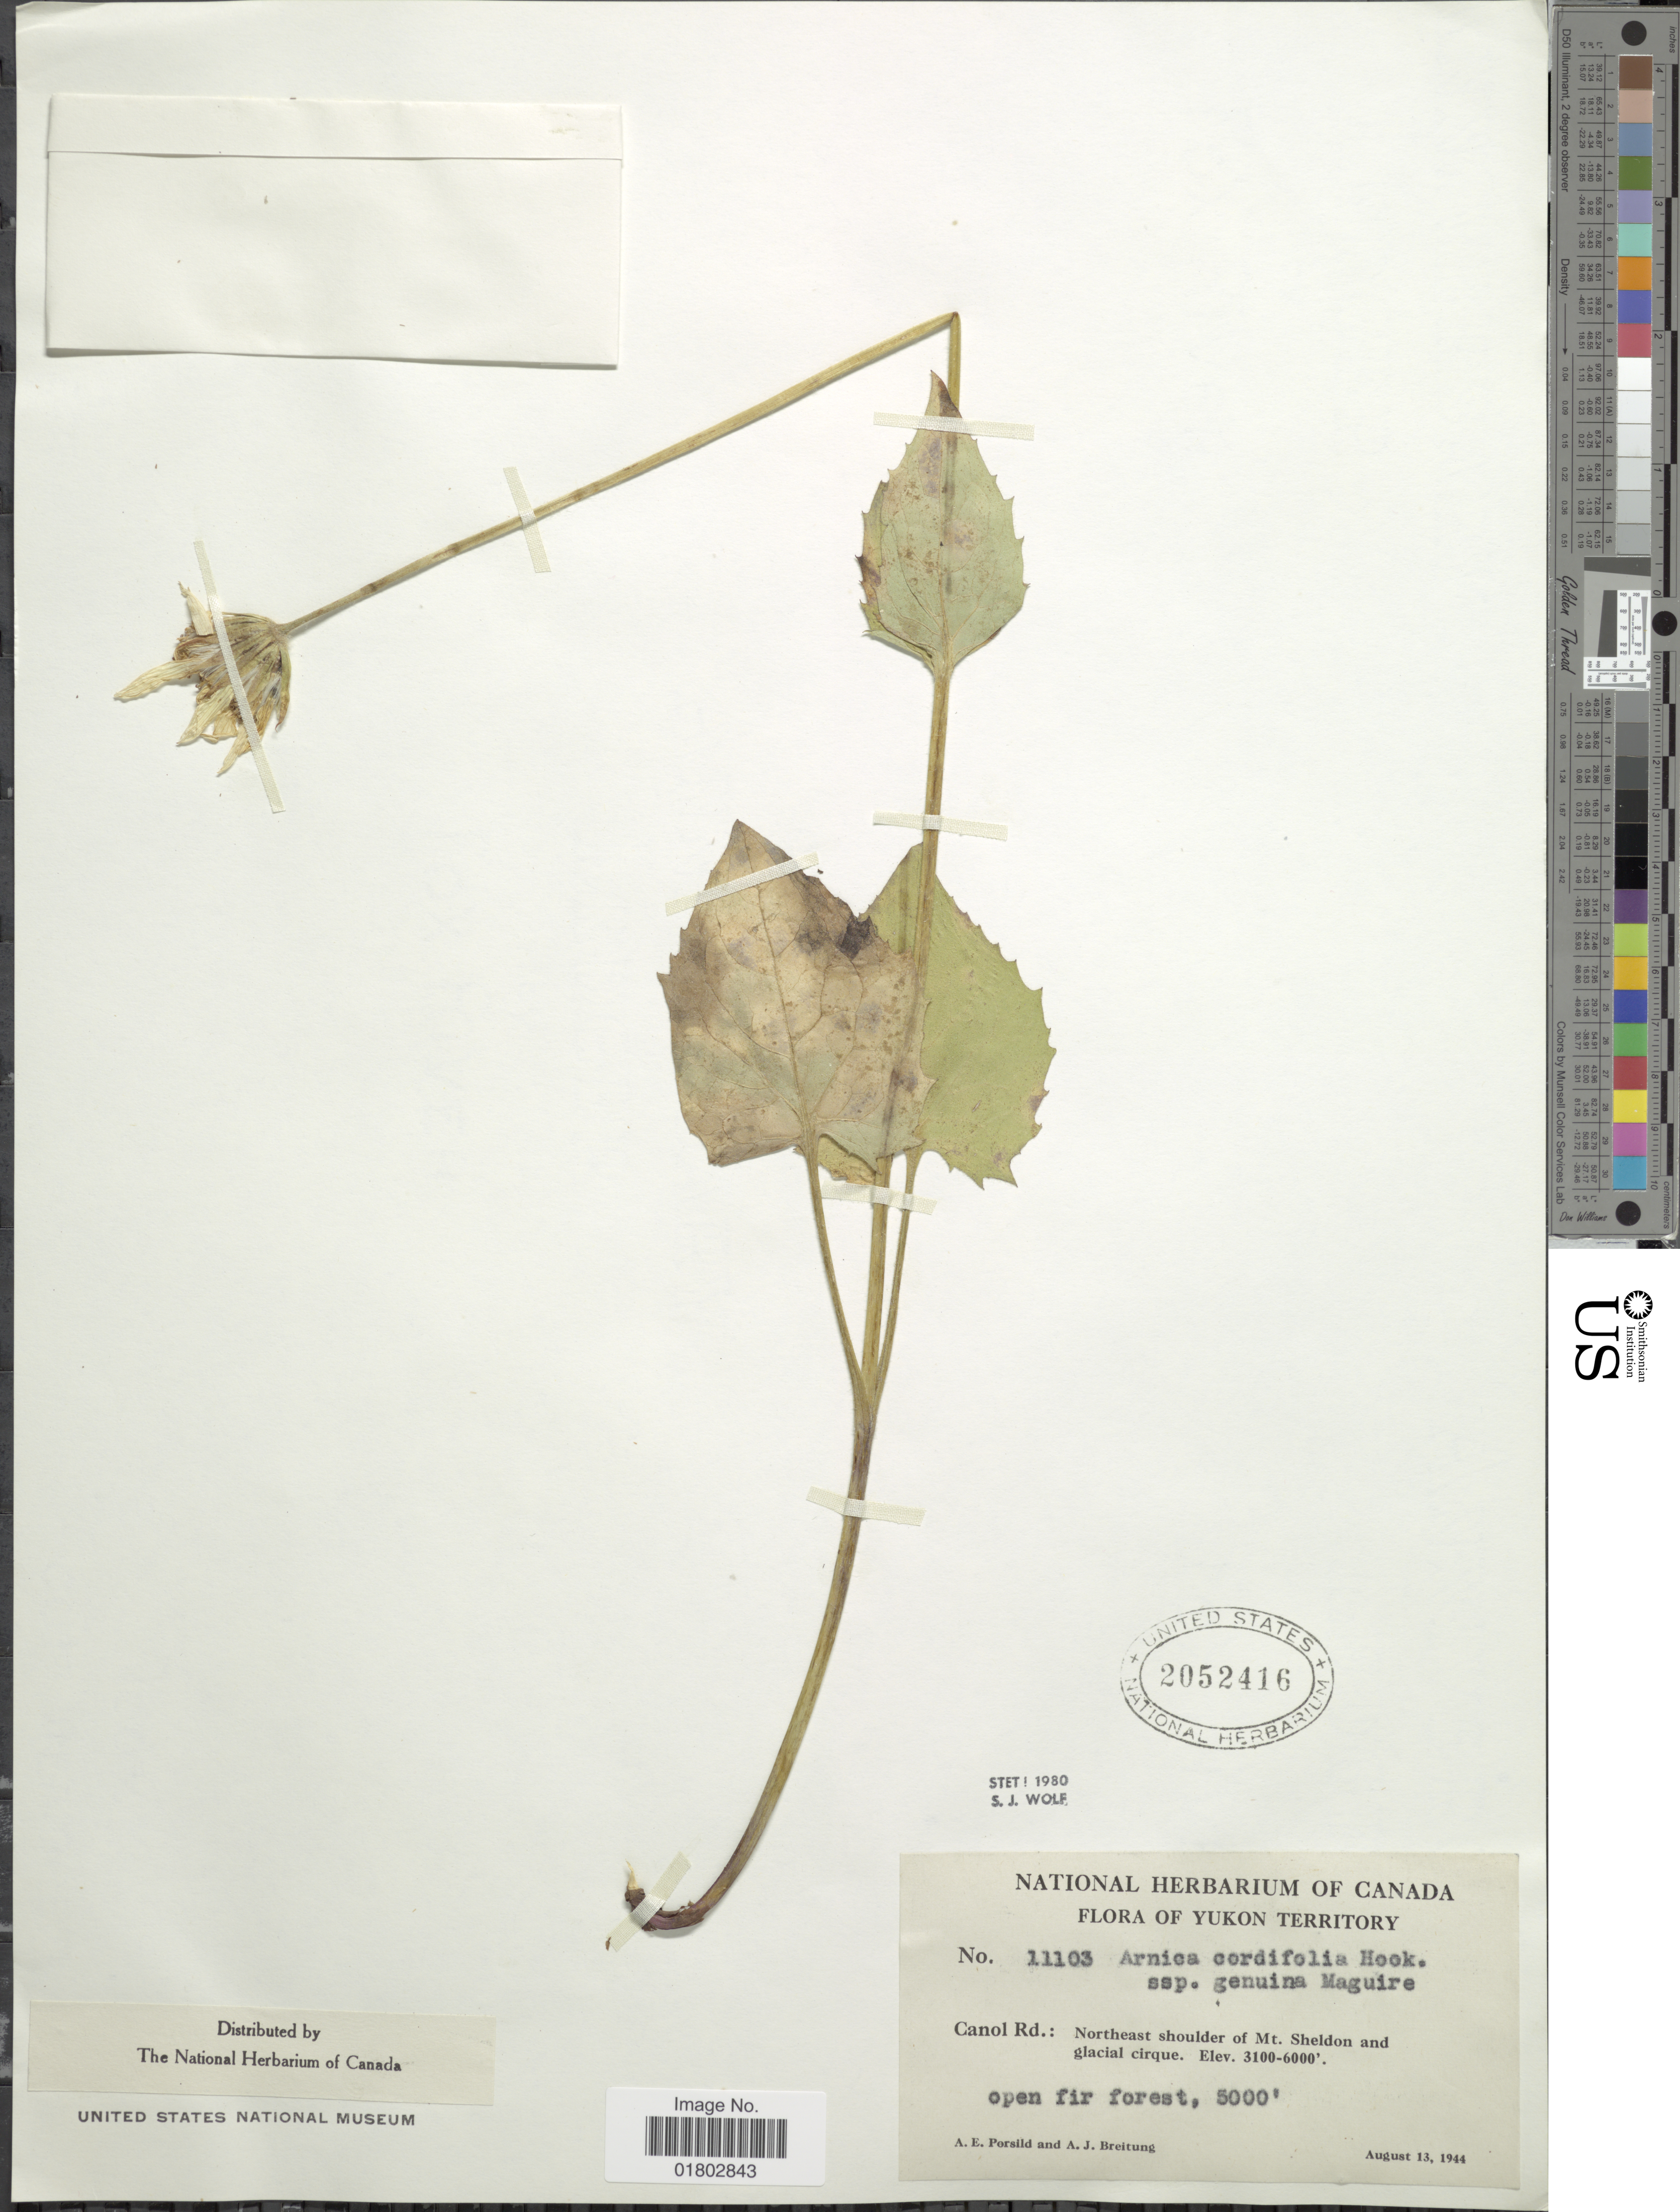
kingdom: Plantae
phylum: Tracheophyta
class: Magnoliopsida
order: Asterales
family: Asteraceae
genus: Arnica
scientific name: Arnica cordifolia subsp. genuina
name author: Maguire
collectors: A. E. Porsild & A. Breitung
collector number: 11103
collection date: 1944-08-13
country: Canada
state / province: Yukon Territory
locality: Canol Rd.: Northeast shoulder of Mt Sheldon and glacial cirque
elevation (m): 945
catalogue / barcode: US 2052416